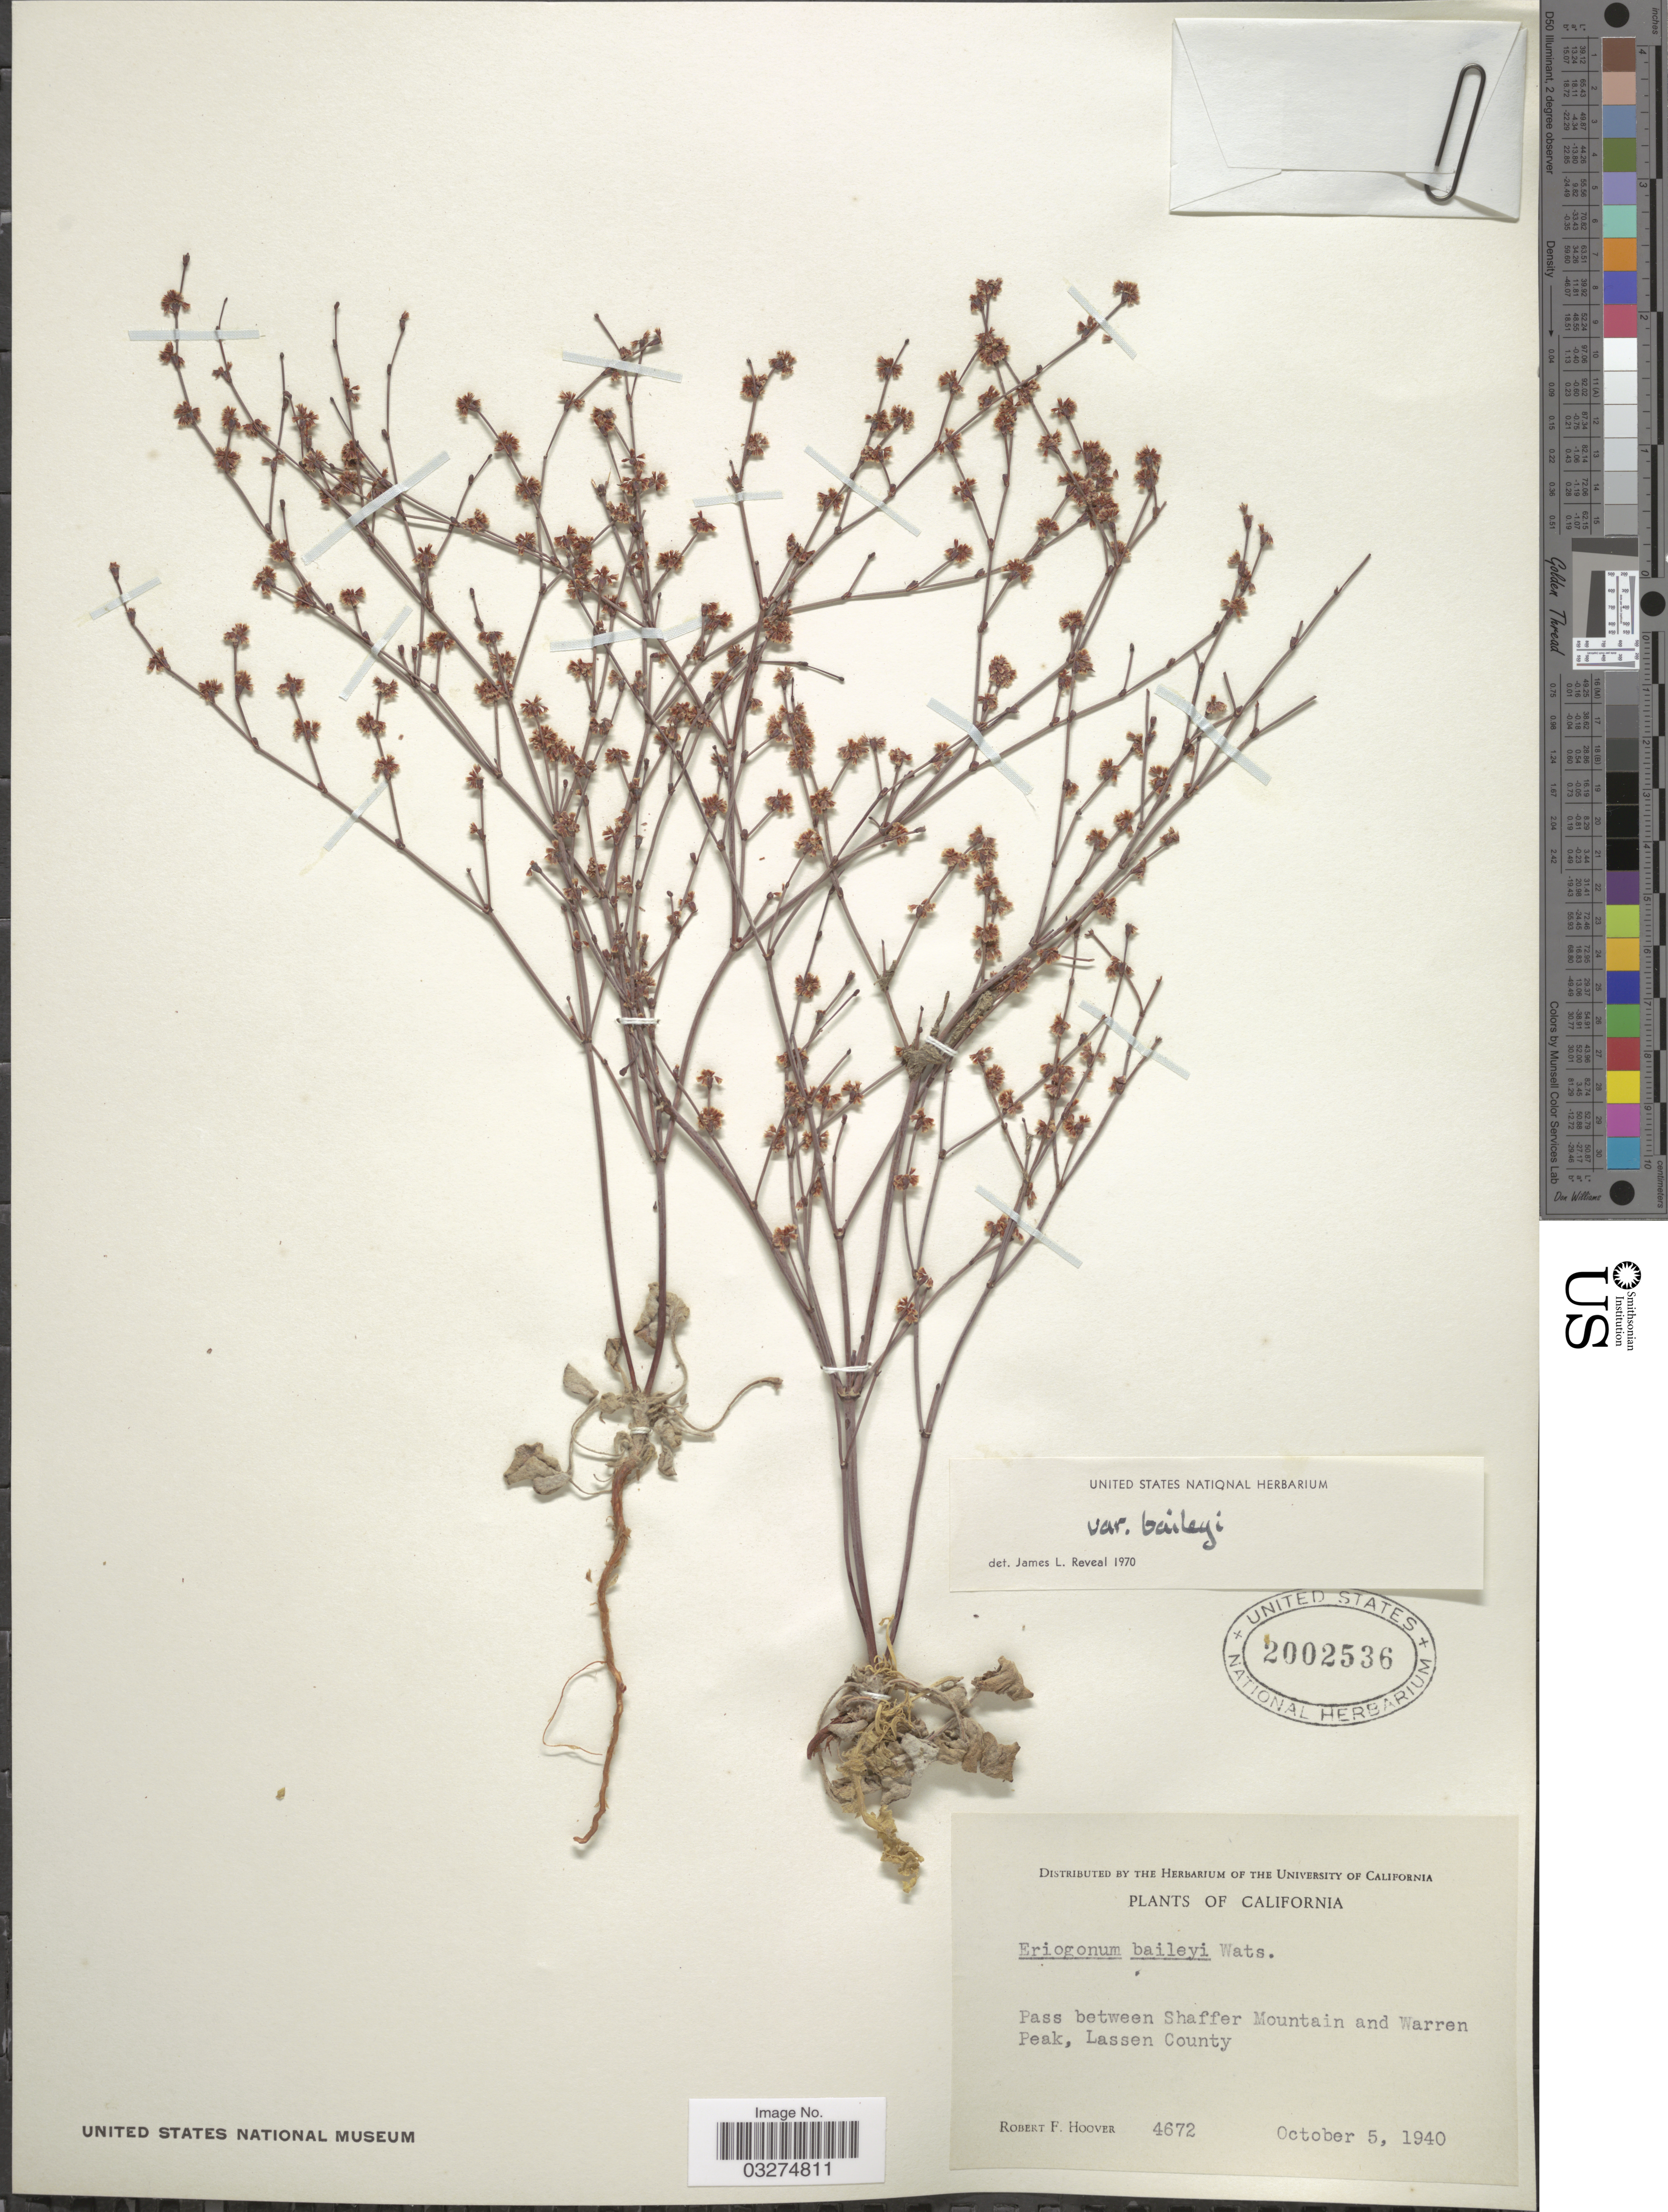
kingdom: Plantae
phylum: Tracheophyta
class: Magnoliopsida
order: Caryophyllales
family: Polygonaceae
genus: Eriogonum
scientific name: Eriogonum baileyi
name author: S. Watson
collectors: R. F. Hoover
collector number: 4672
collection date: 1940-10-05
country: United States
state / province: California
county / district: Lassen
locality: Pass between Shaffer Mountain and Warren Peak, Lassen County.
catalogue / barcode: US 2002536